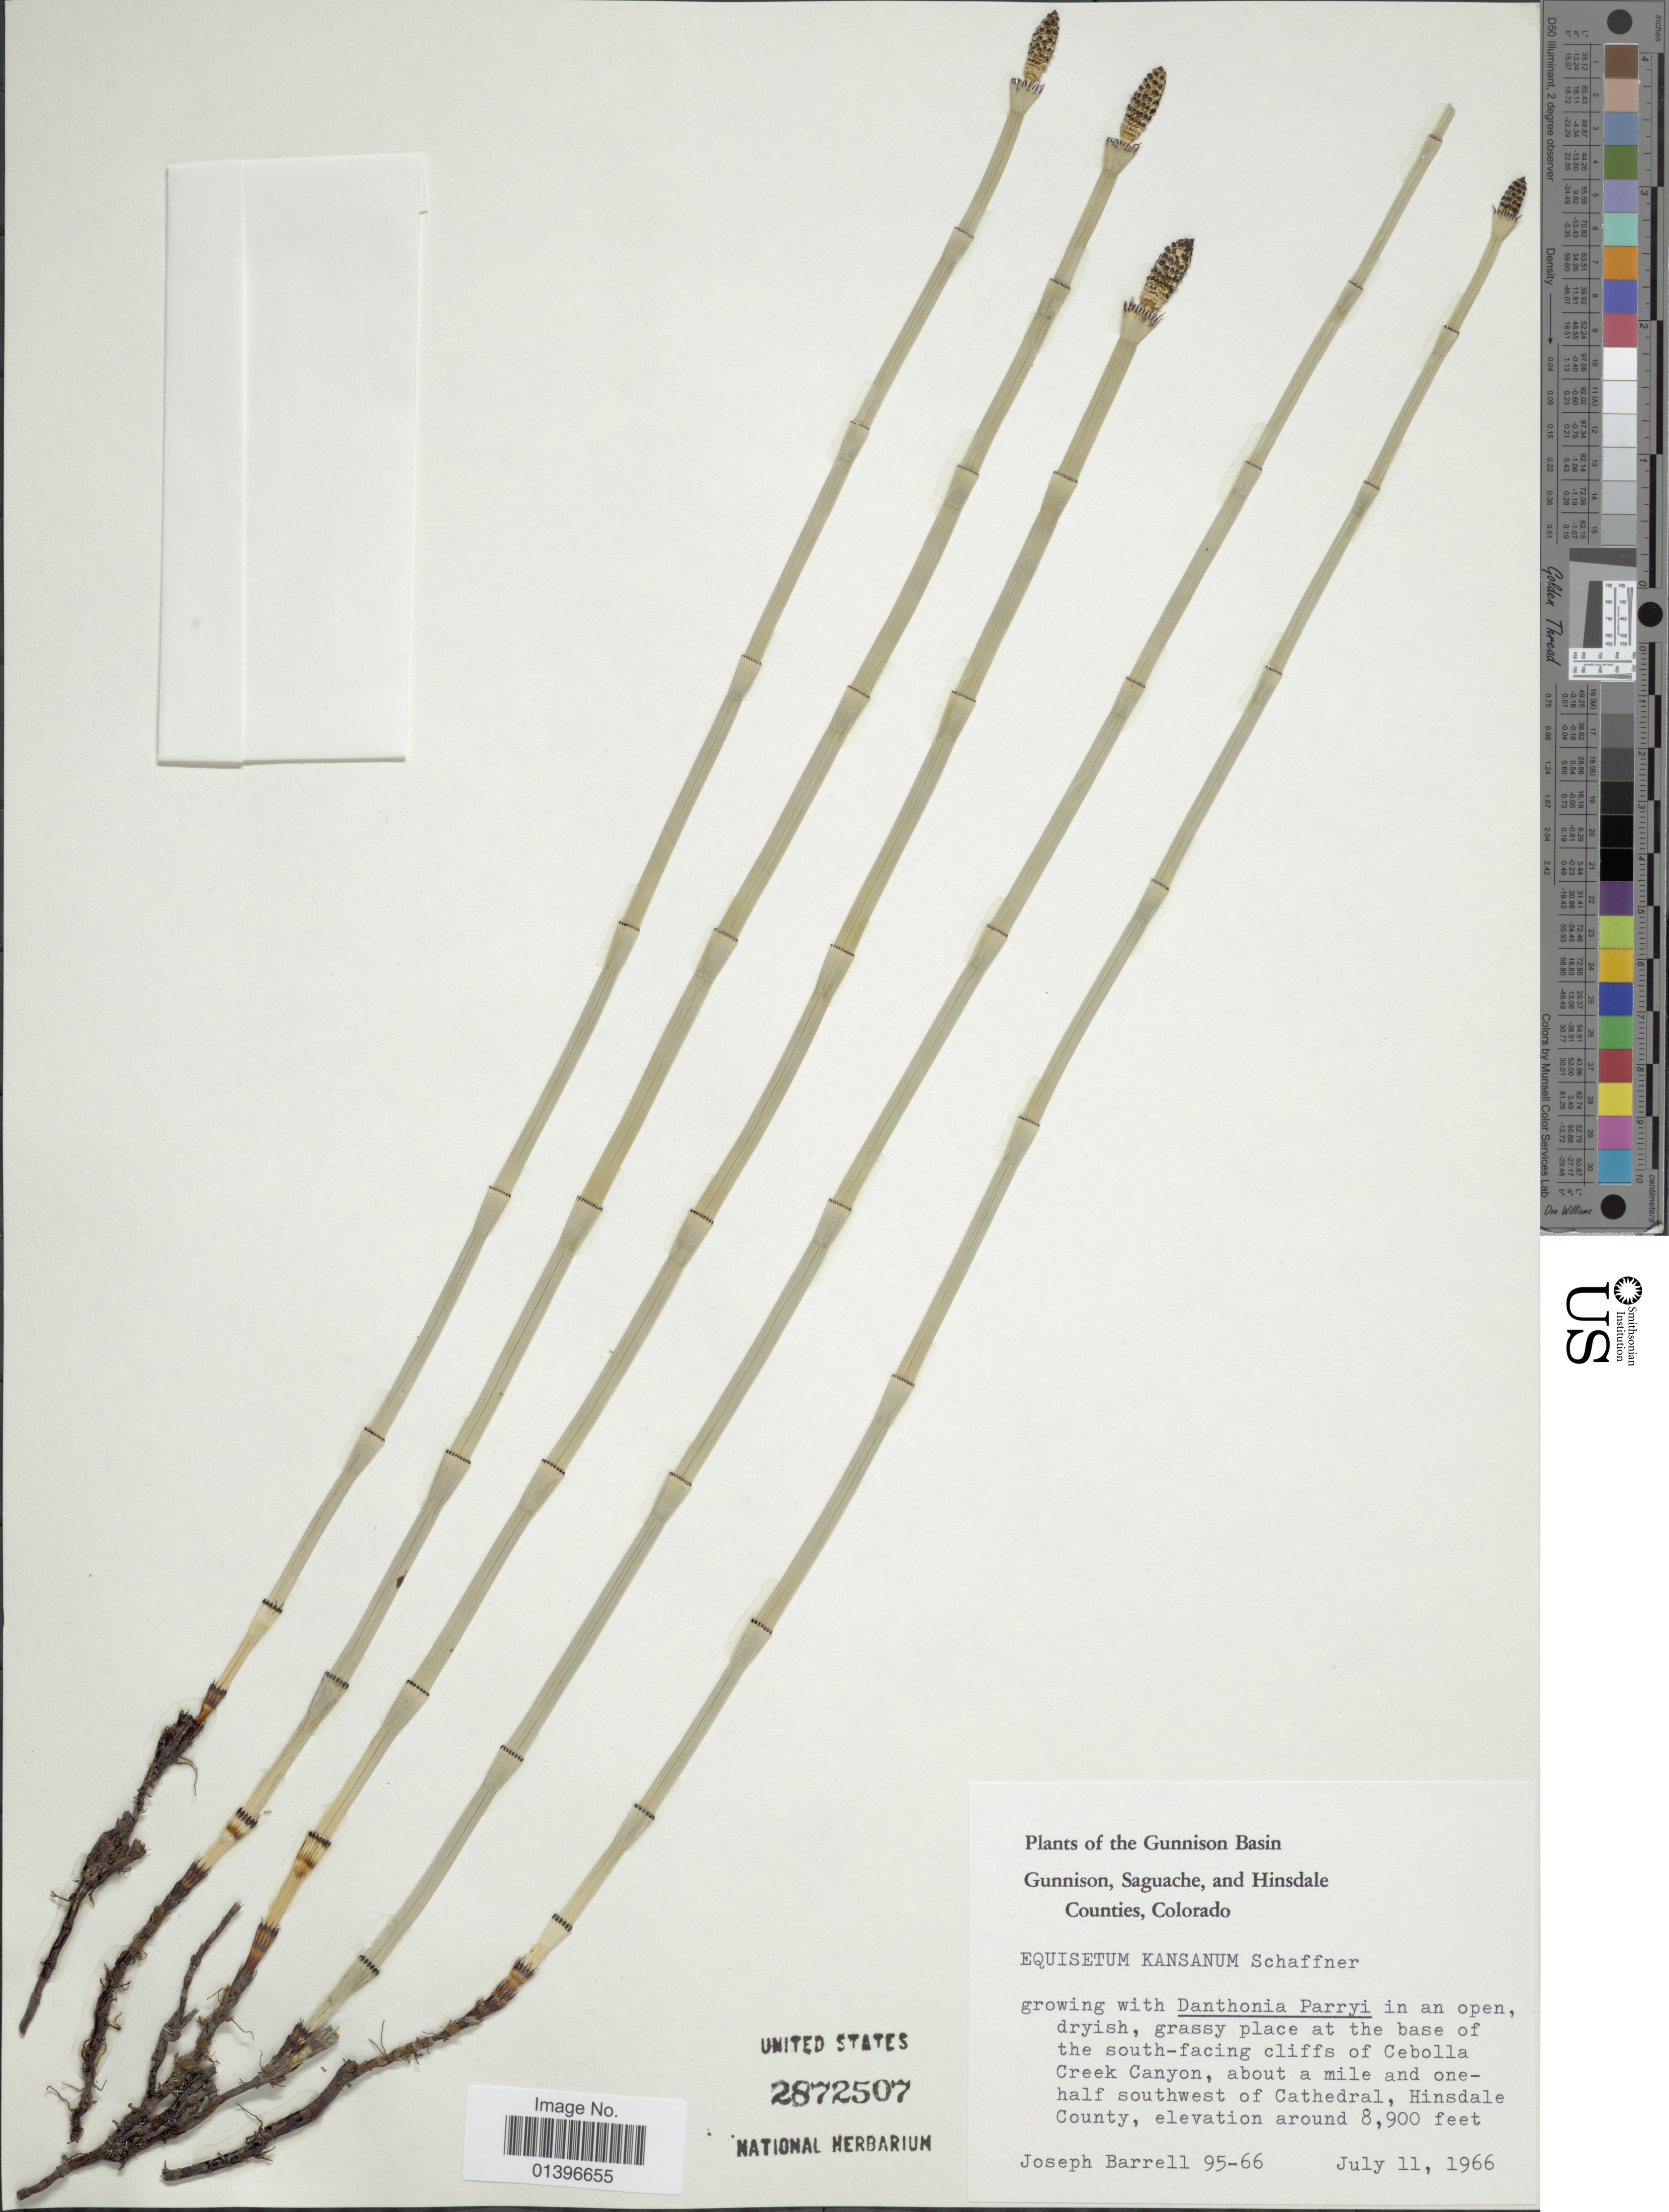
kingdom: Plantae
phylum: Tracheophyta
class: Polypodiopsida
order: Equisetales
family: Equisetaceae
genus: Equisetum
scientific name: Equisetum laevigatum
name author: A. Braun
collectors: J. Barrell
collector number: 95-66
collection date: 1966-07-11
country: United States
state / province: Colorado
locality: Gunnison Basin. Gunnison, Saguache, and Hinsdale Counties, Colorado. Grassy place at the base of the south-facing cliffs of Cebolla Creek Canyon, about a mile and one-half southwest of Cathedral, Hinsdale County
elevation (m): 2713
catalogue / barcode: US 2872507